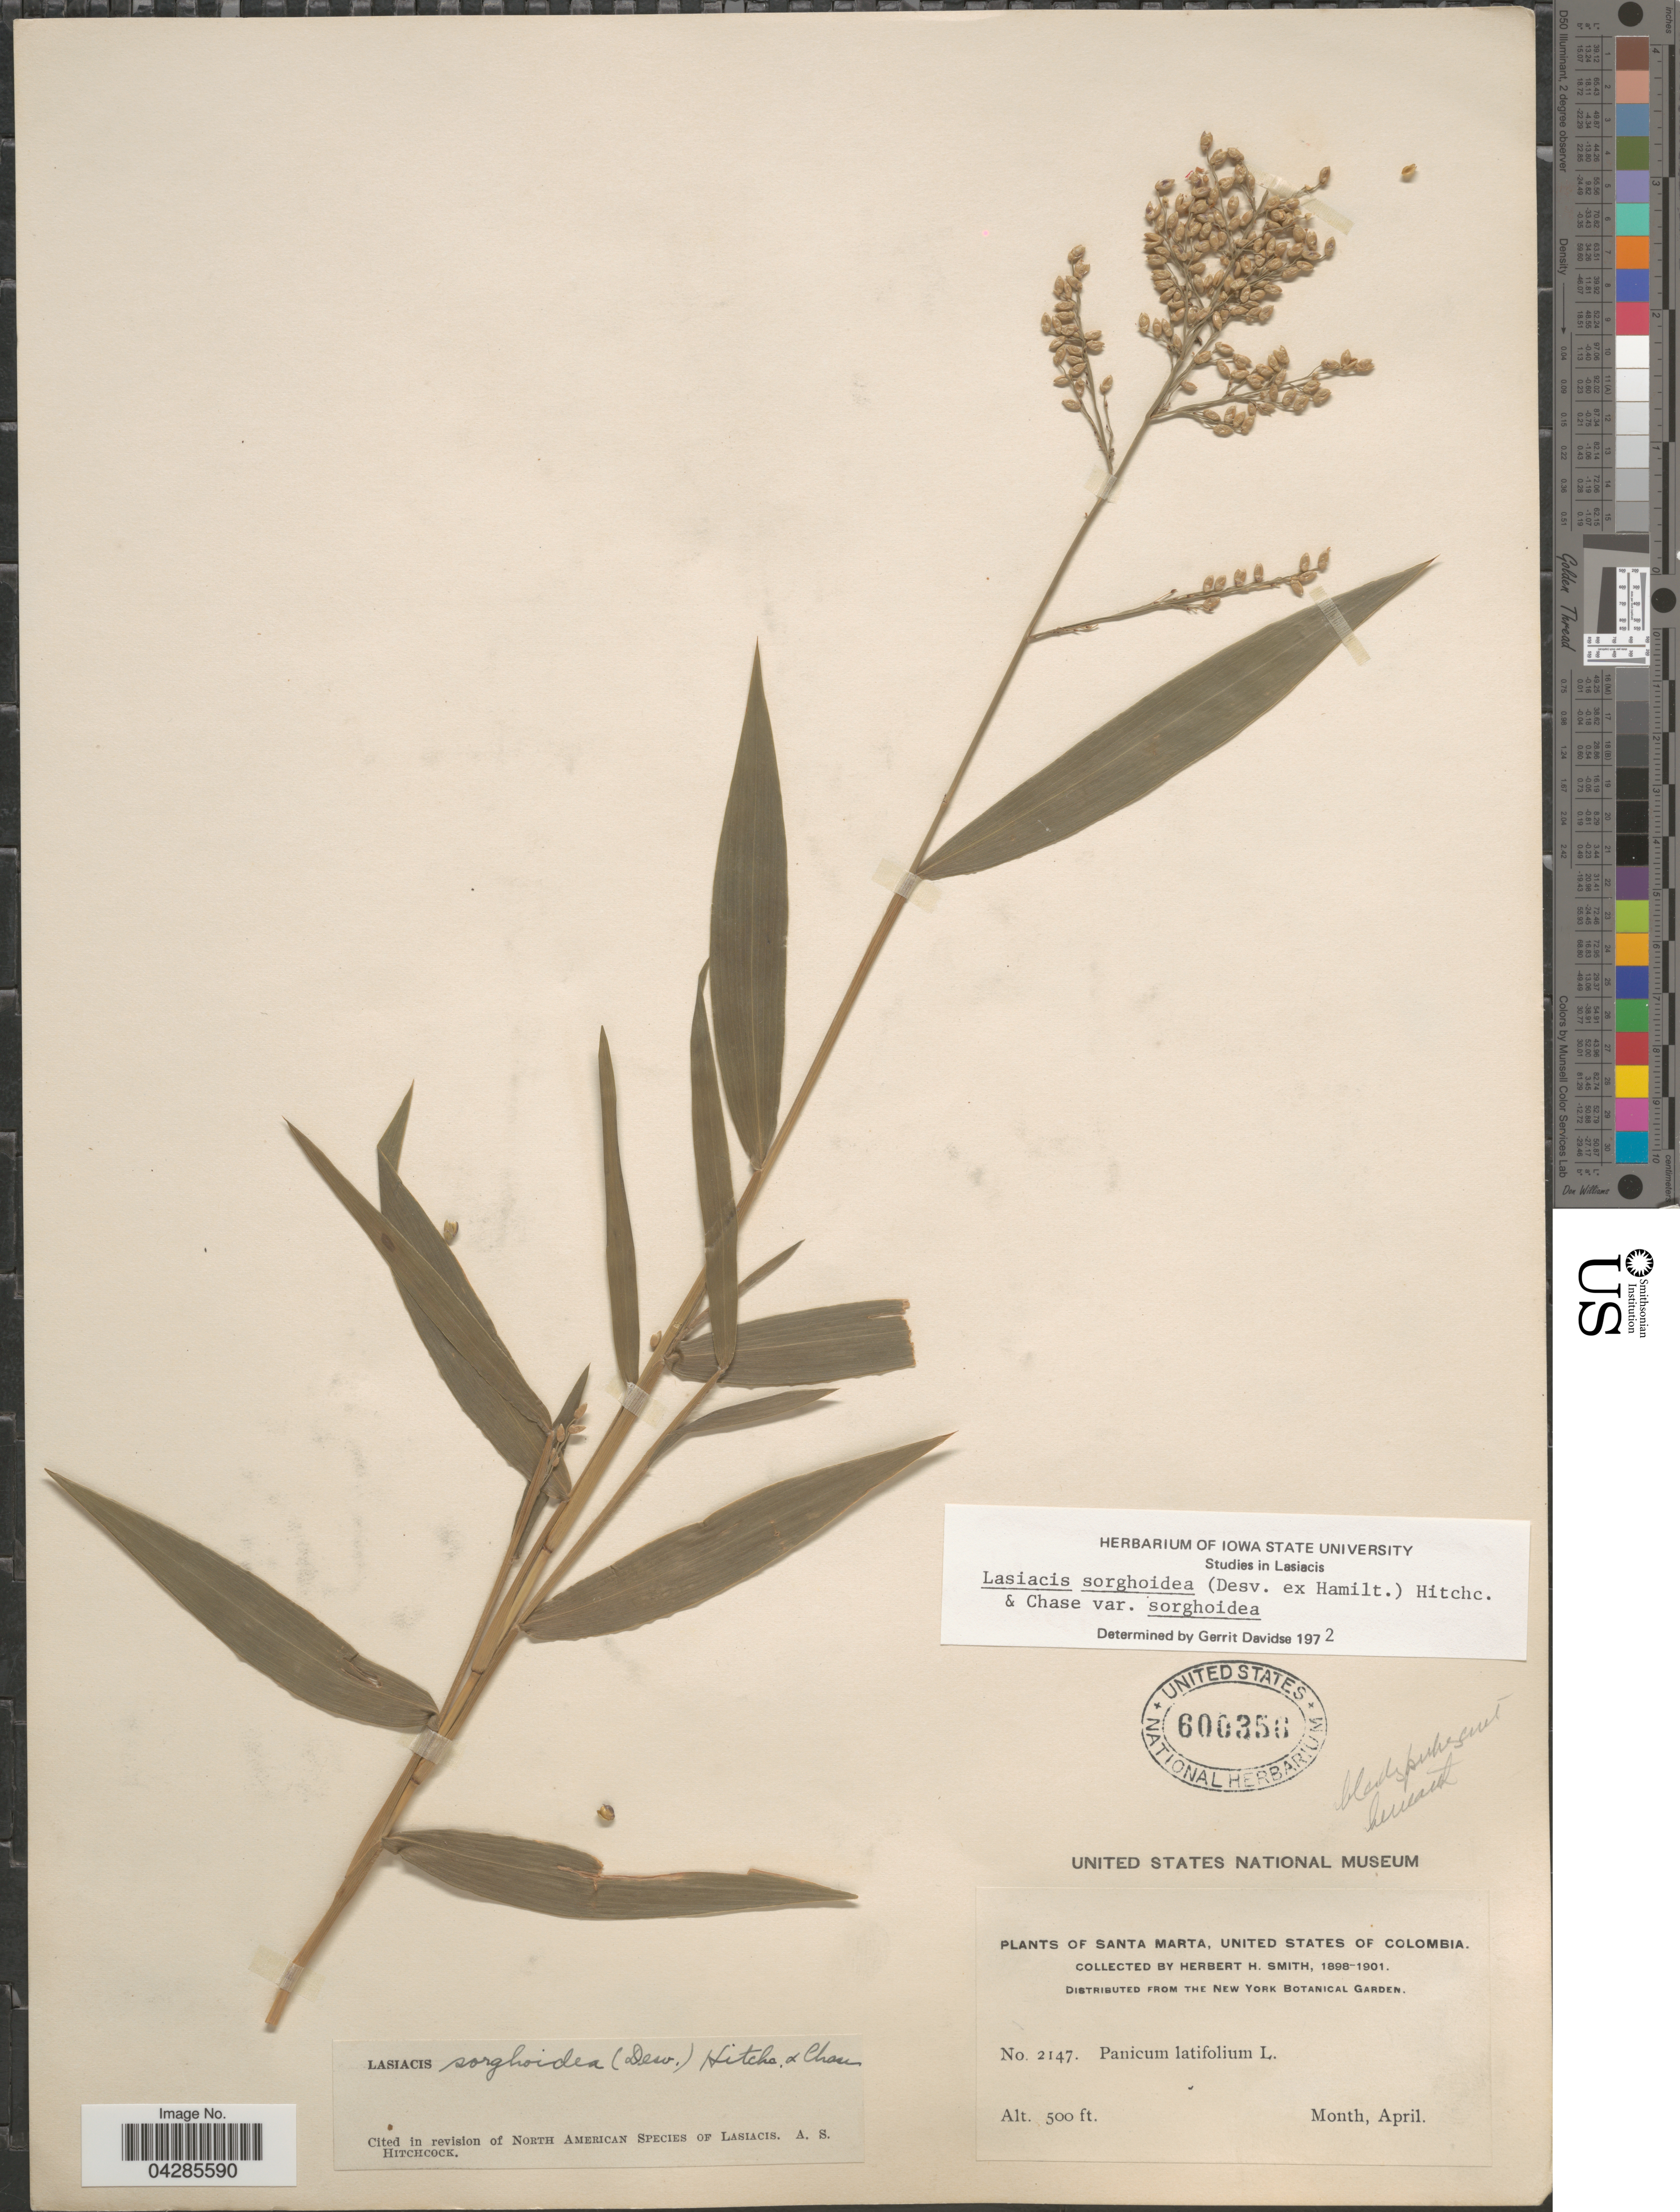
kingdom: Plantae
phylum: Tracheophyta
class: Liliopsida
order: Poales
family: Poaceae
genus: Lasiacis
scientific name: Lasiacis sorghoidea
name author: (Desv. ex Ham.) Hitchc. & Chase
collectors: Herbert H. Smith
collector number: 2147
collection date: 1898-04/1901-04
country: Colombia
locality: Santa Marta, United States of Colombia.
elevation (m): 152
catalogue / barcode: US 600356